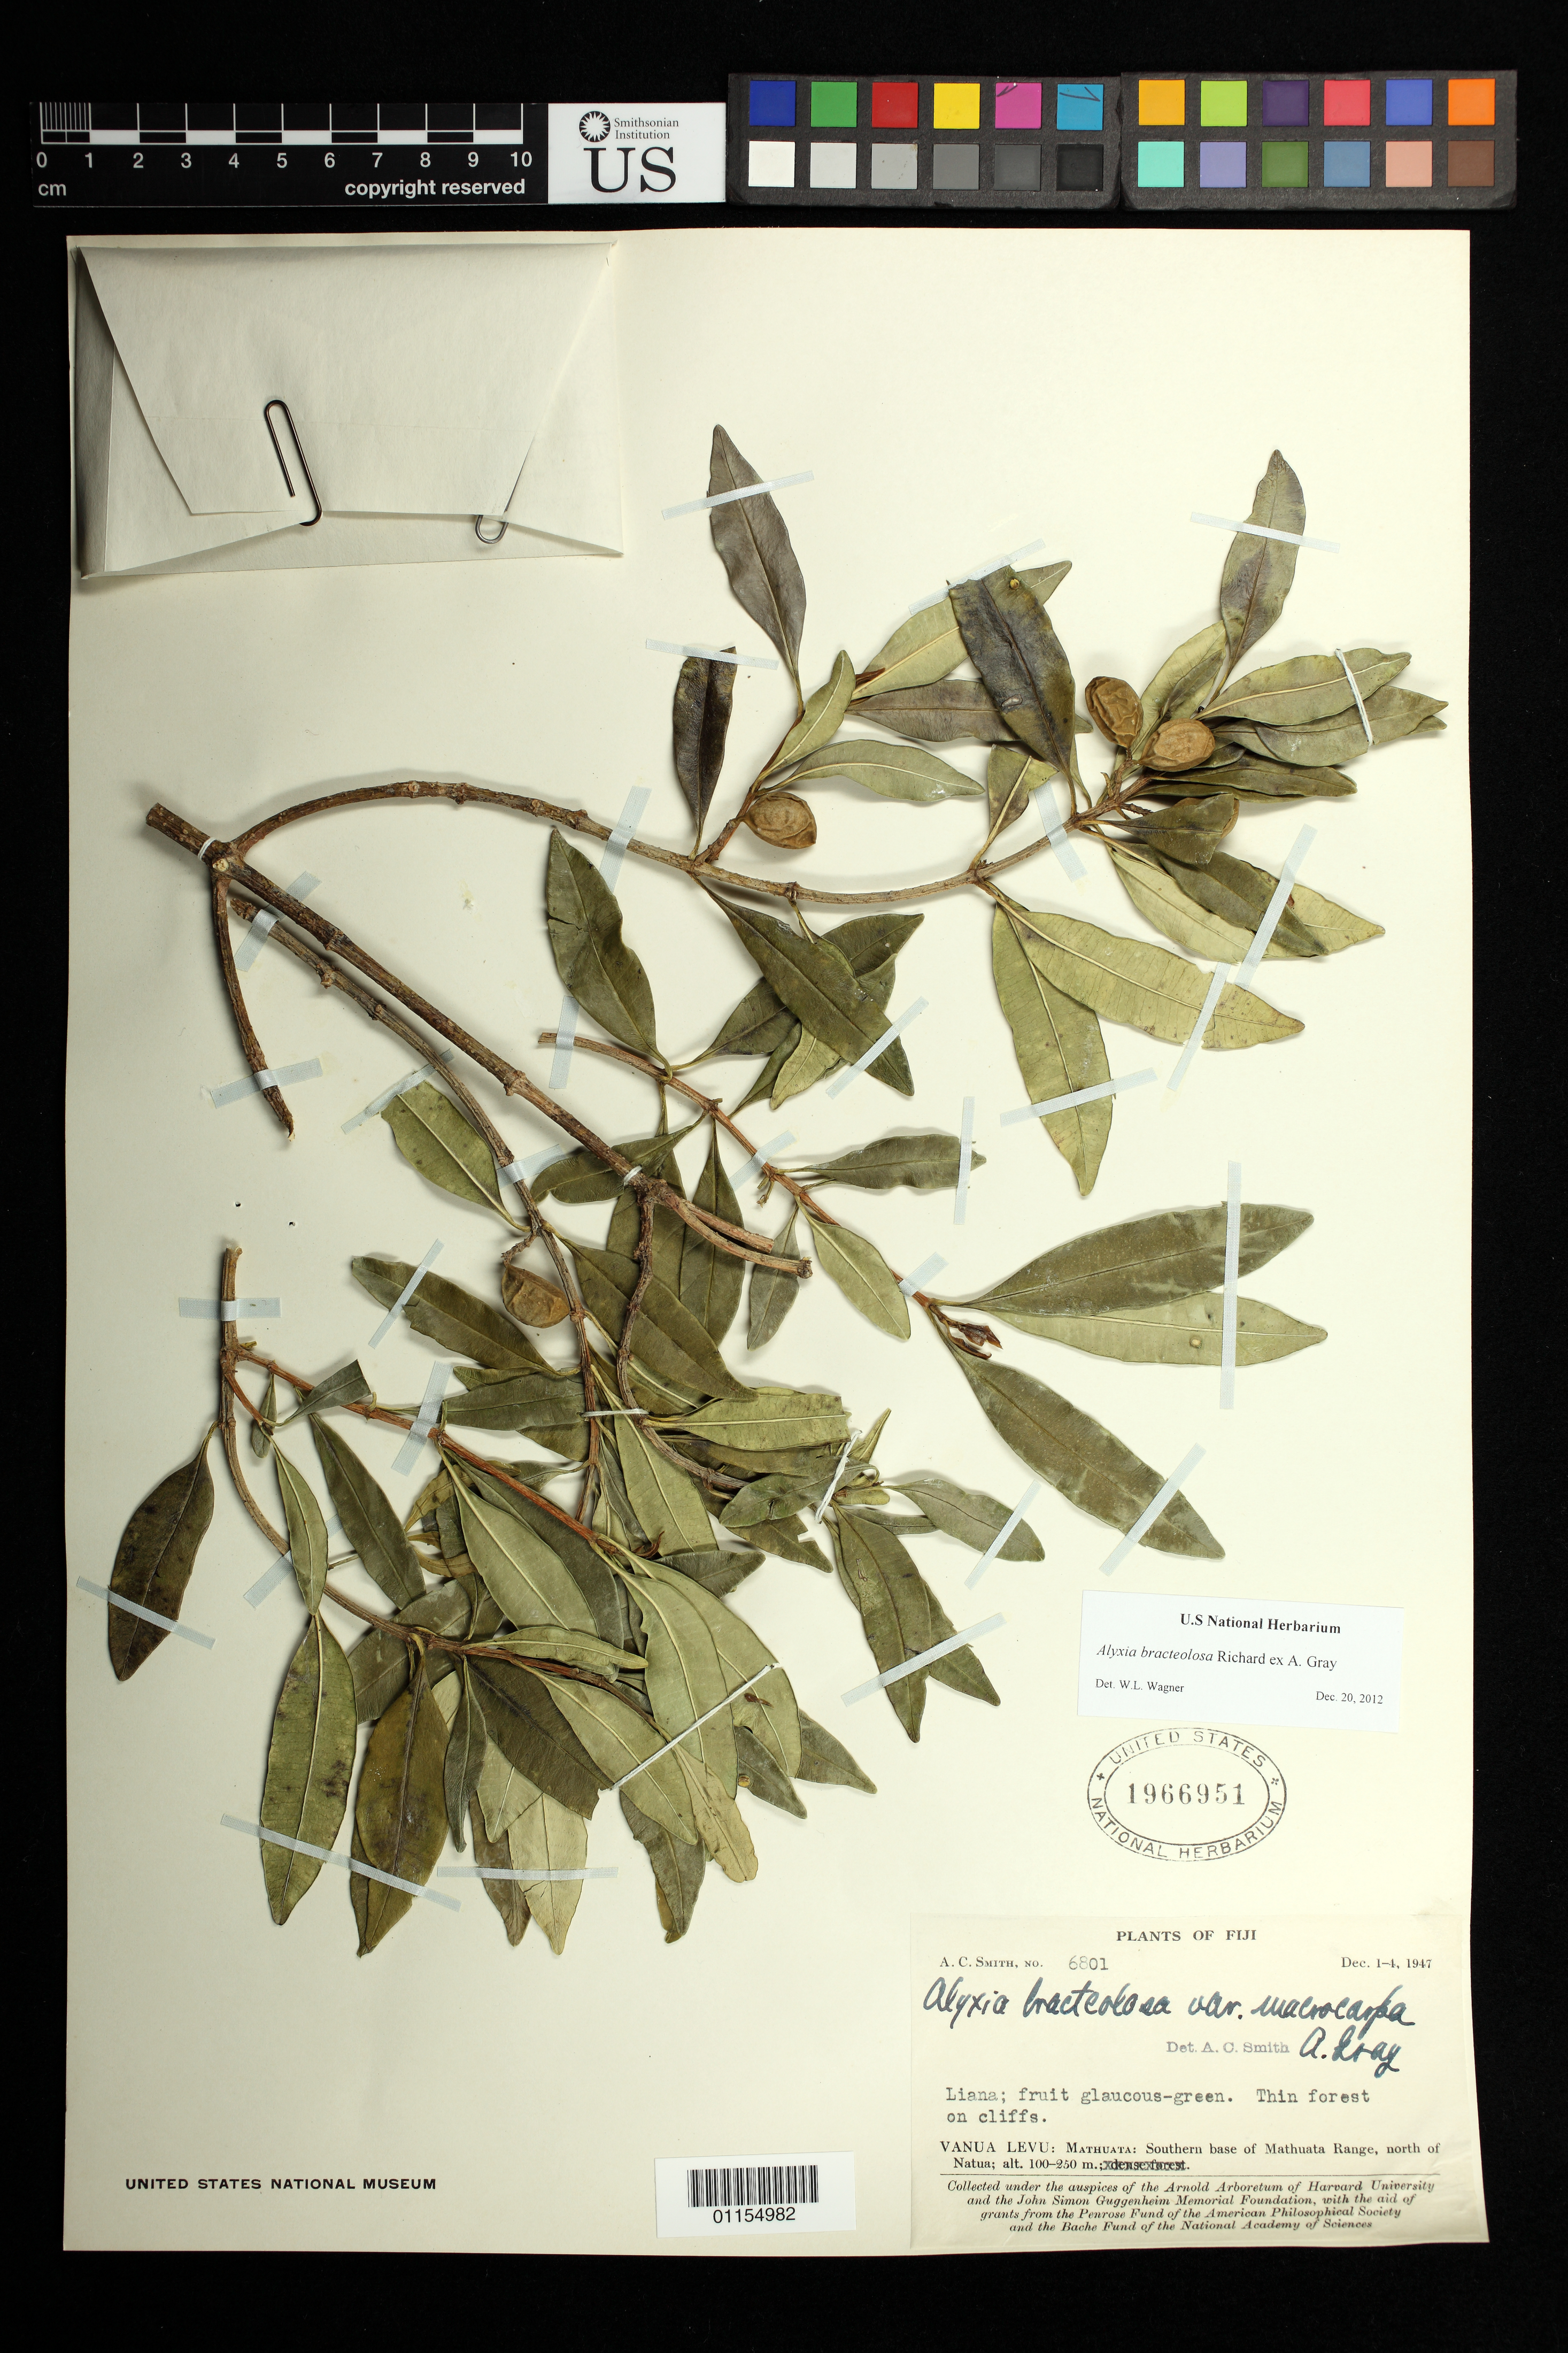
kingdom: Plantae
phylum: Tracheophyta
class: Magnoliopsida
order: Gentianales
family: Apocynaceae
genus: Alyxia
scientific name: Alyxia bracteolosa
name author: W.P. Rich ex A. Gray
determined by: Wagner, W. L., (BOT), Smithsonian Institution - National Museum of Natural History (UNITED STATES)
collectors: A. C. Smith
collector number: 6801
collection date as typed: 01 Dec 1947 to 04 Dec 1947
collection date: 1947-12-01/1947-12-04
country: Fiji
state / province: Northern Division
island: Macuata-i-wai [Mathuata-i-wai]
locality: Mathuata Prov., southern base of Mathuata Prov. range, N of Natua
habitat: Thin forest on cliffs.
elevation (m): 100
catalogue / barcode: US 1966951